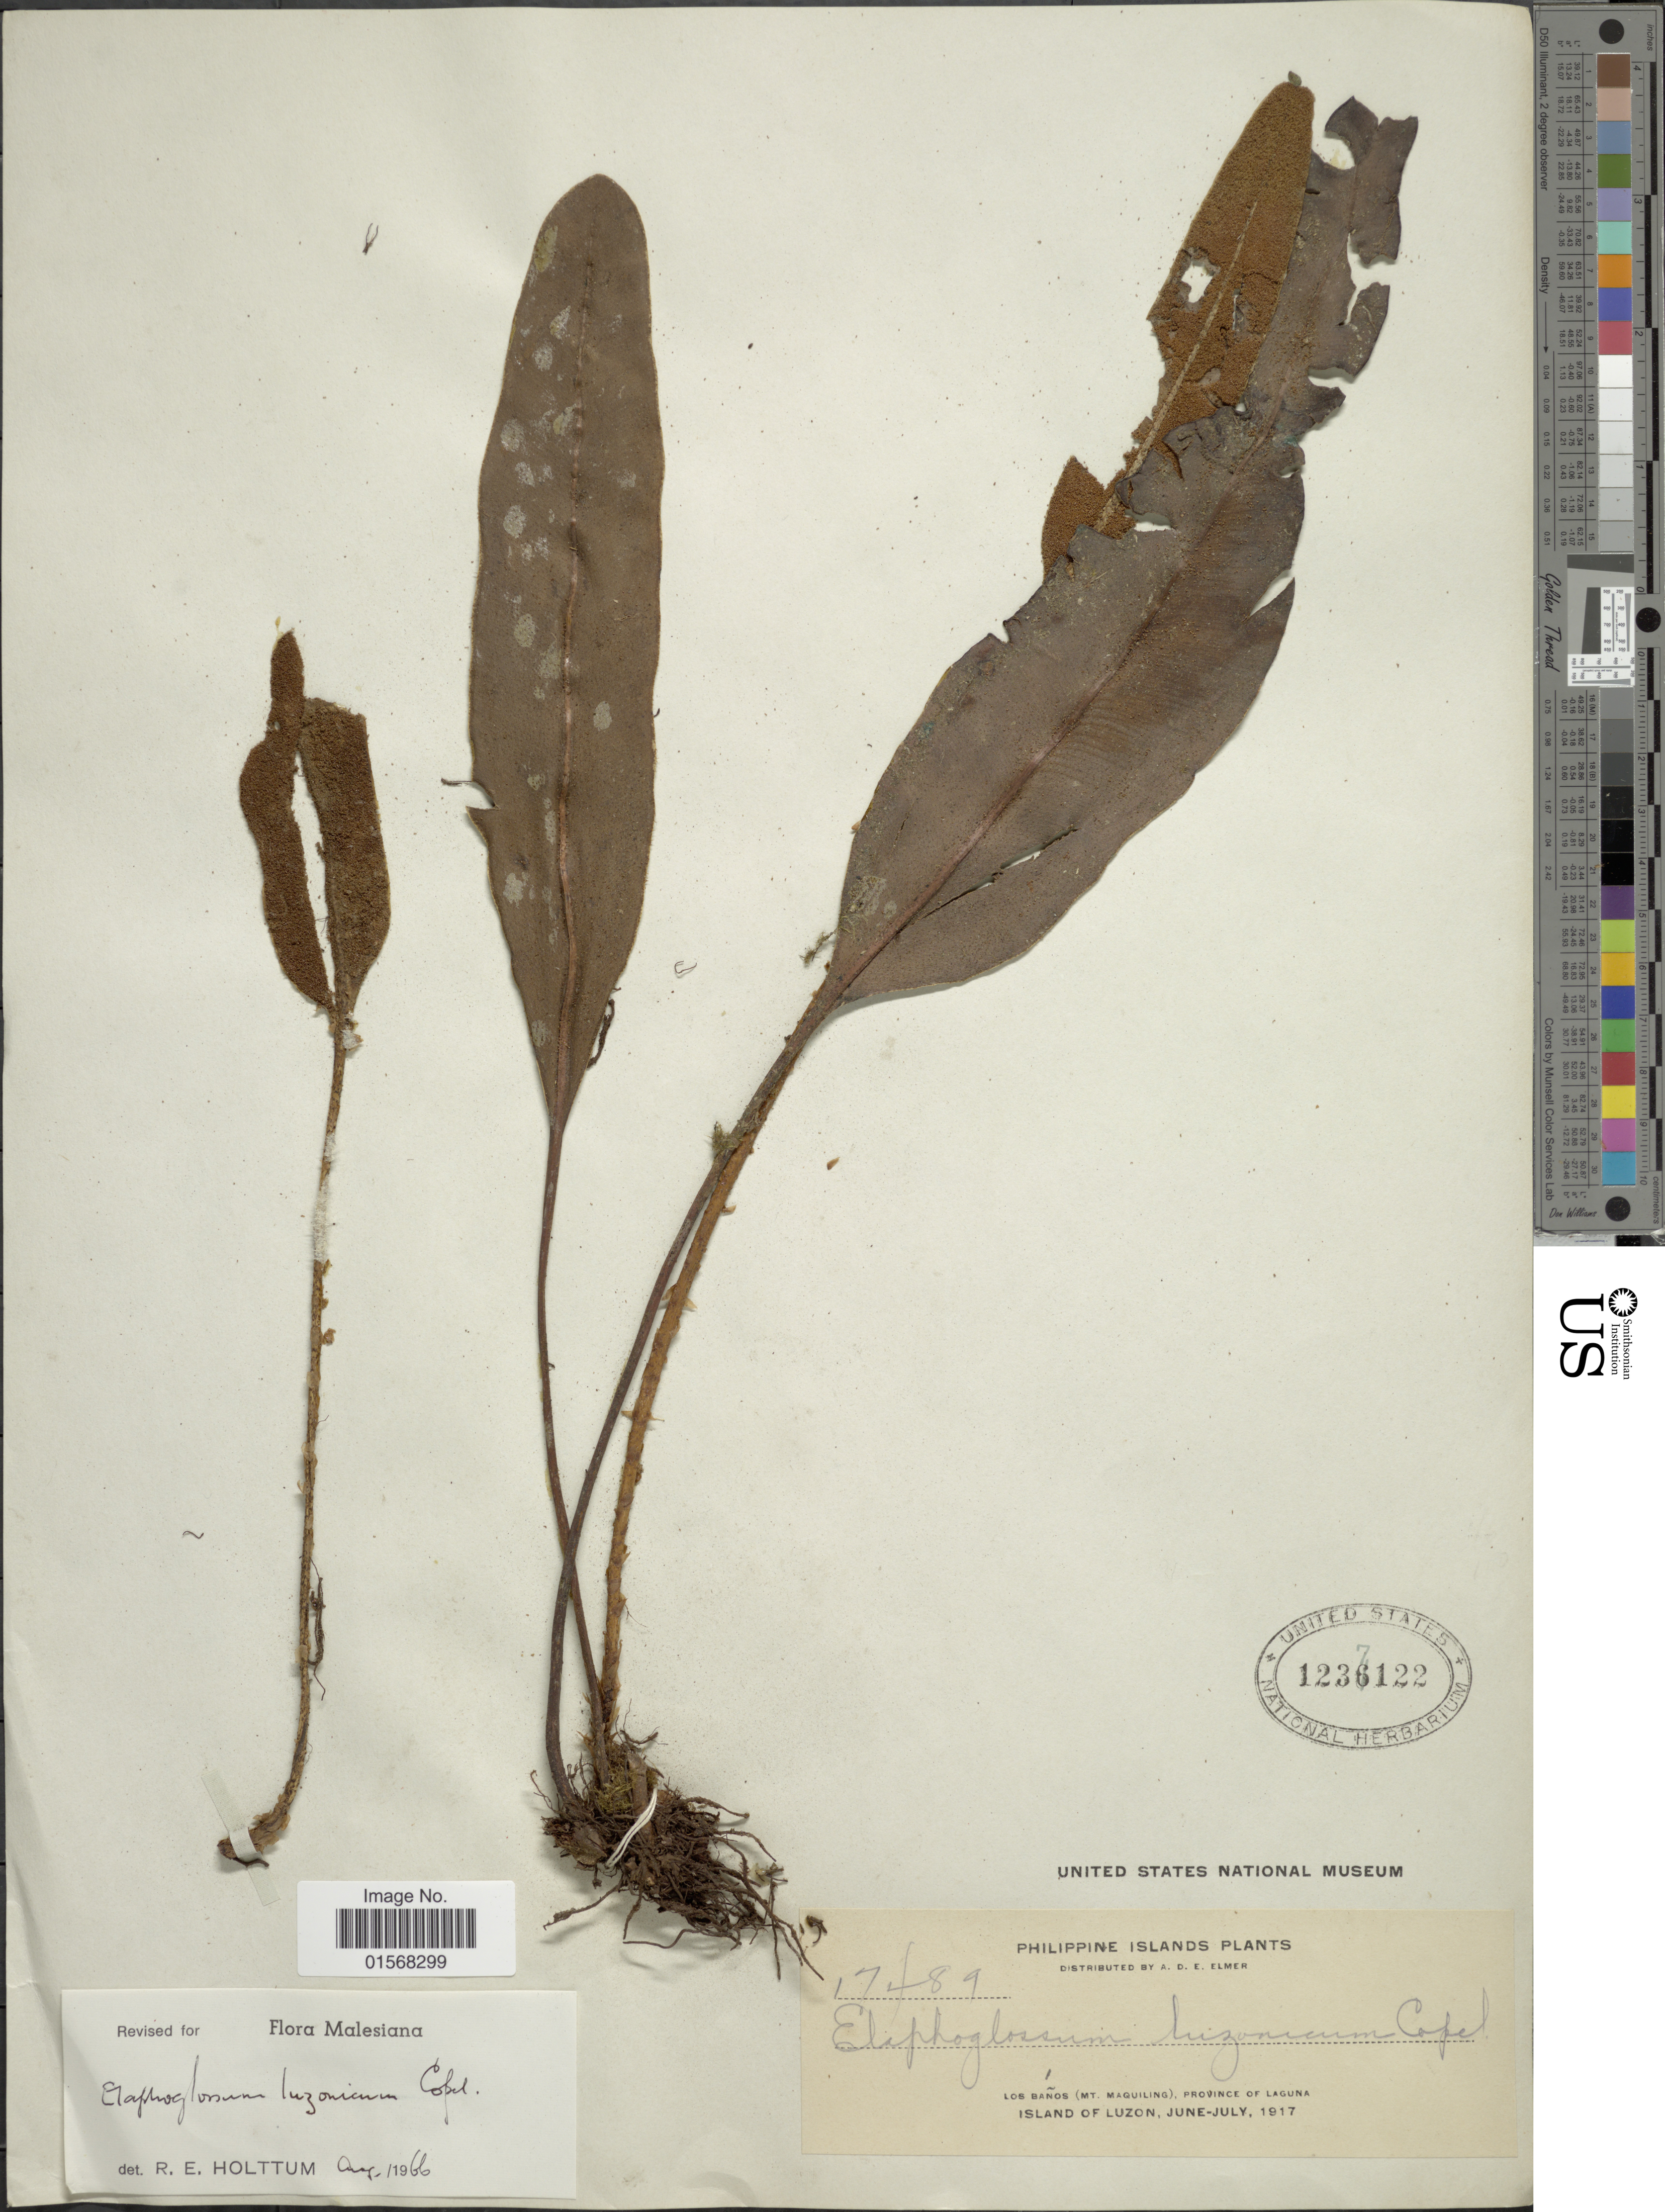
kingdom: Plantae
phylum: Tracheophyta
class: Polypodiopsida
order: Polypodiales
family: Dryopteridaceae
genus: Elaphoglossum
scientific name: Elaphoglossum luzonicum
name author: Copel. in Elmer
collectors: A. D. E. Elmer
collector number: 17489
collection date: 1917-06/1917-07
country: Philippines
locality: Philippine Islands, los Banos (Mt. Maquiling), Province of Laguna, Island of Luzon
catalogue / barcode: US 1237122